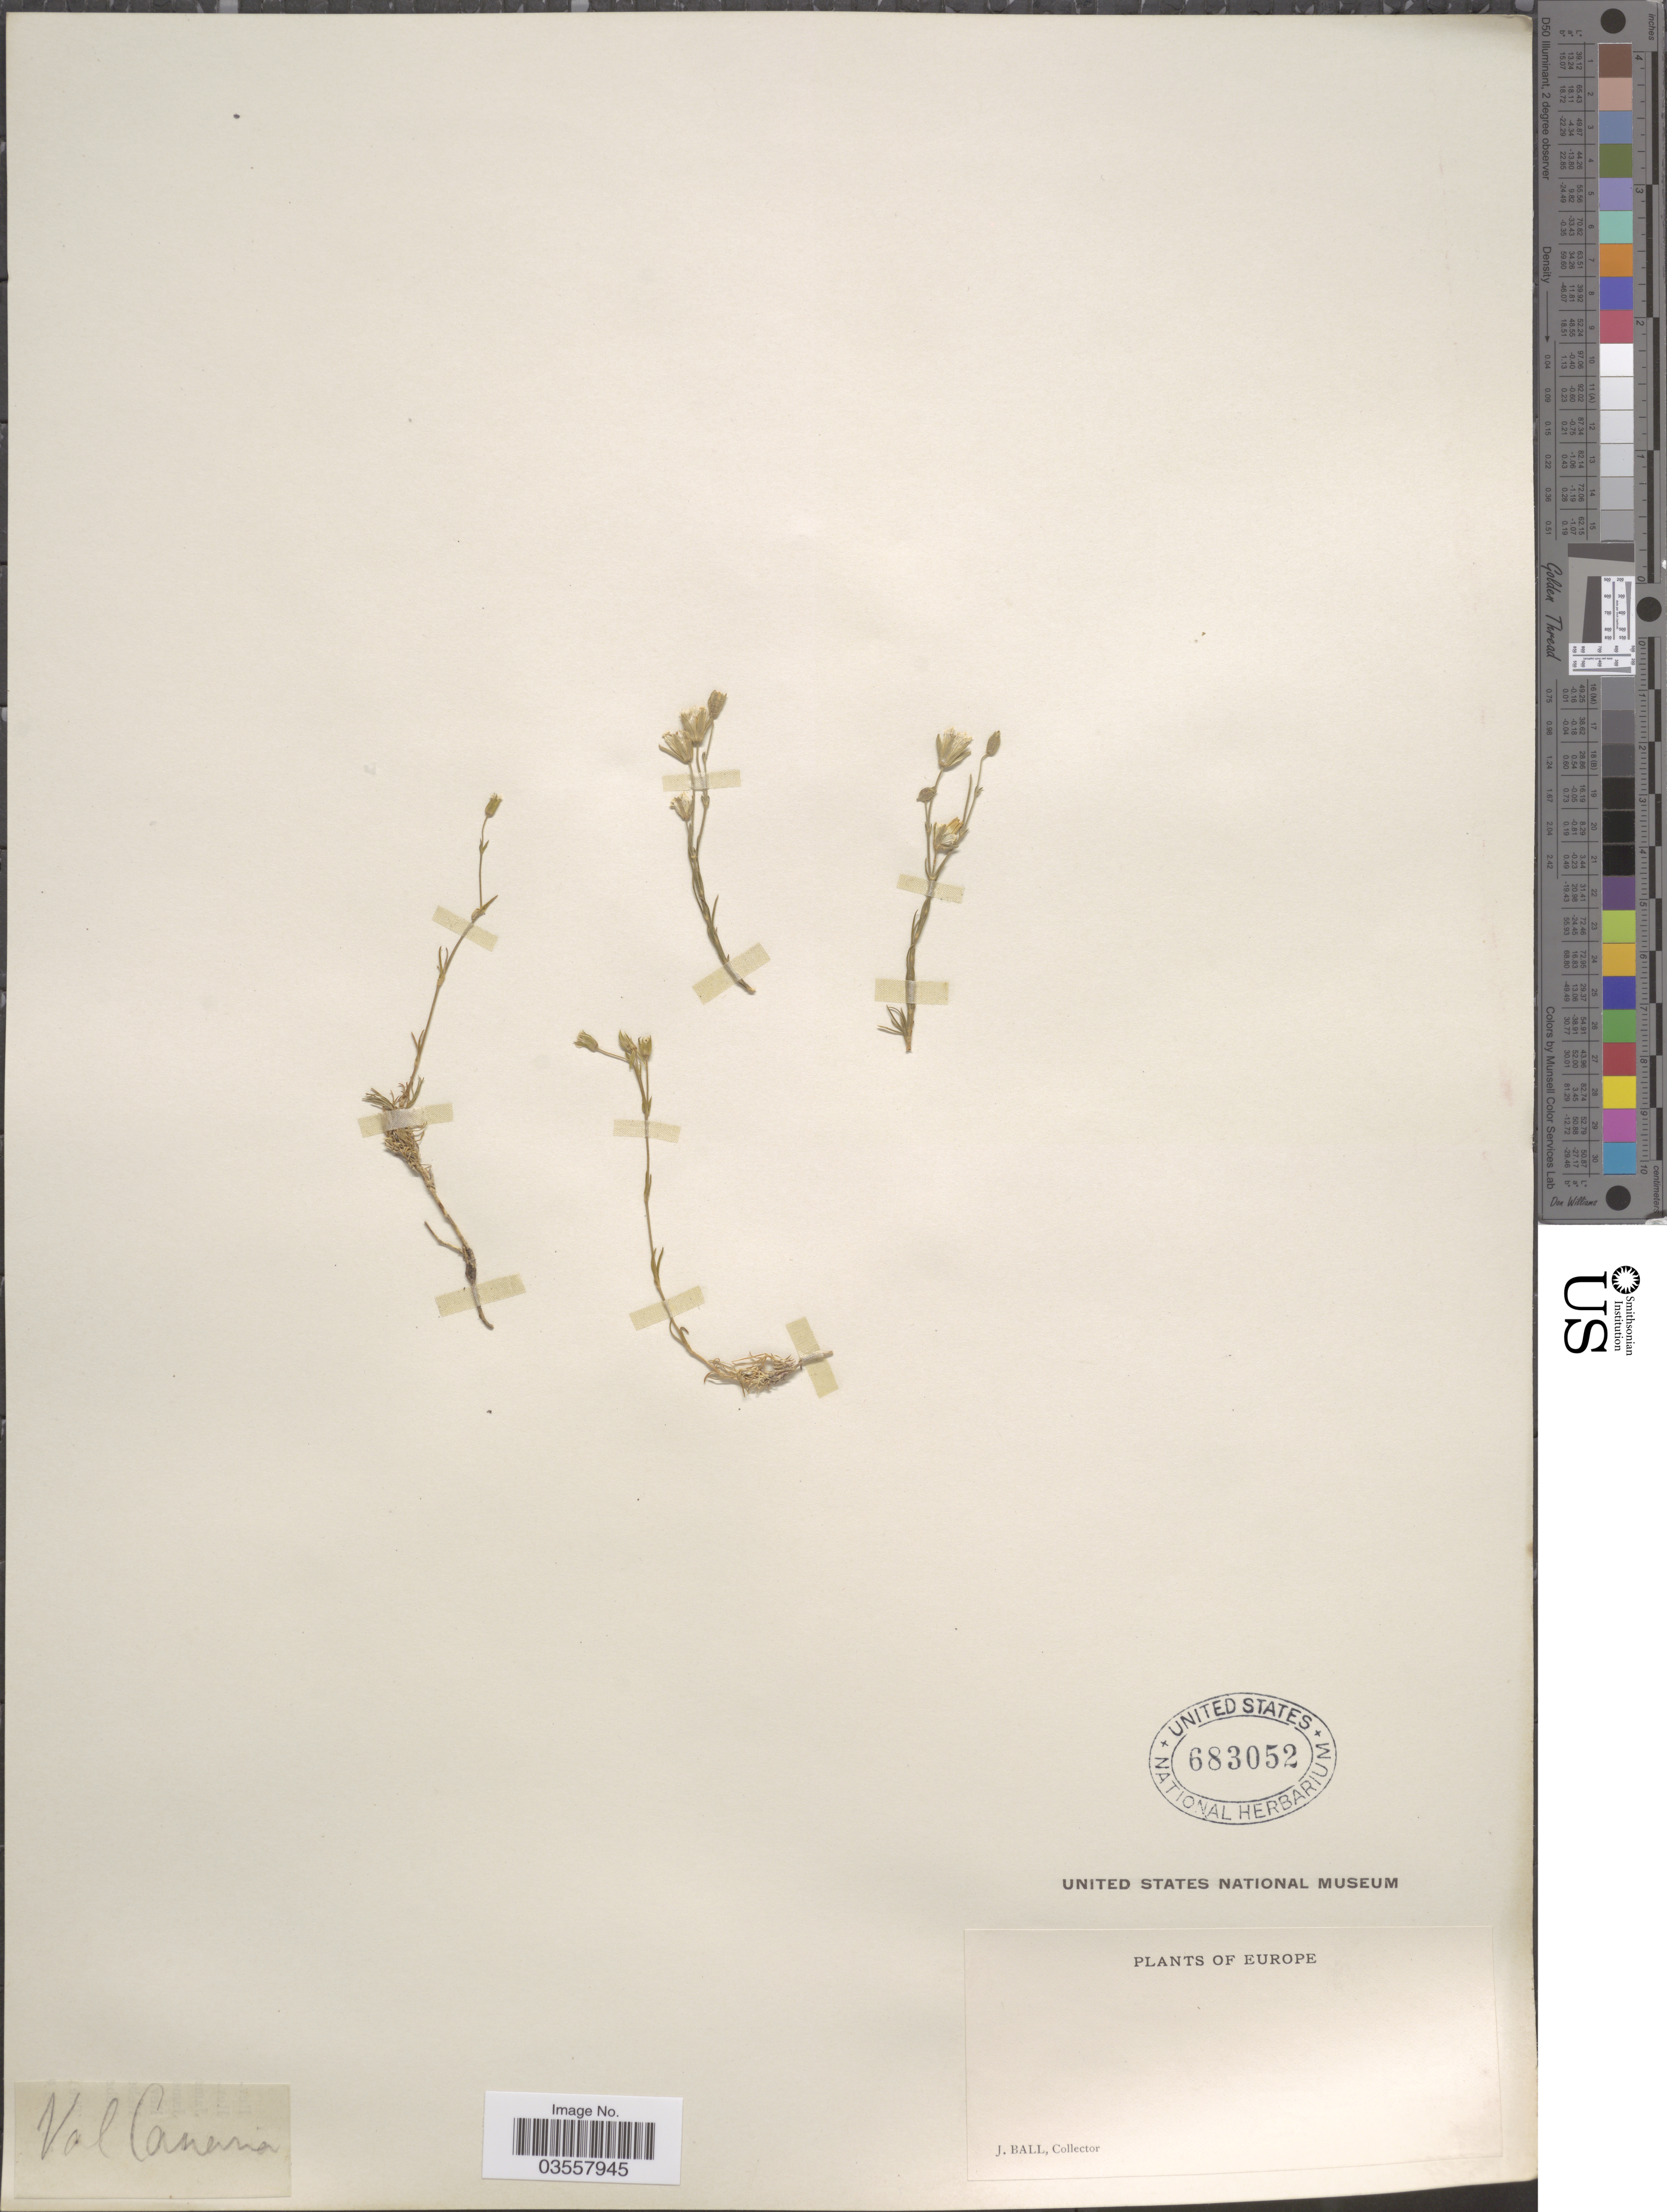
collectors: J. Ball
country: Switzerland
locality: Val Canaria. Europe.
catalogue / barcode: US 683052